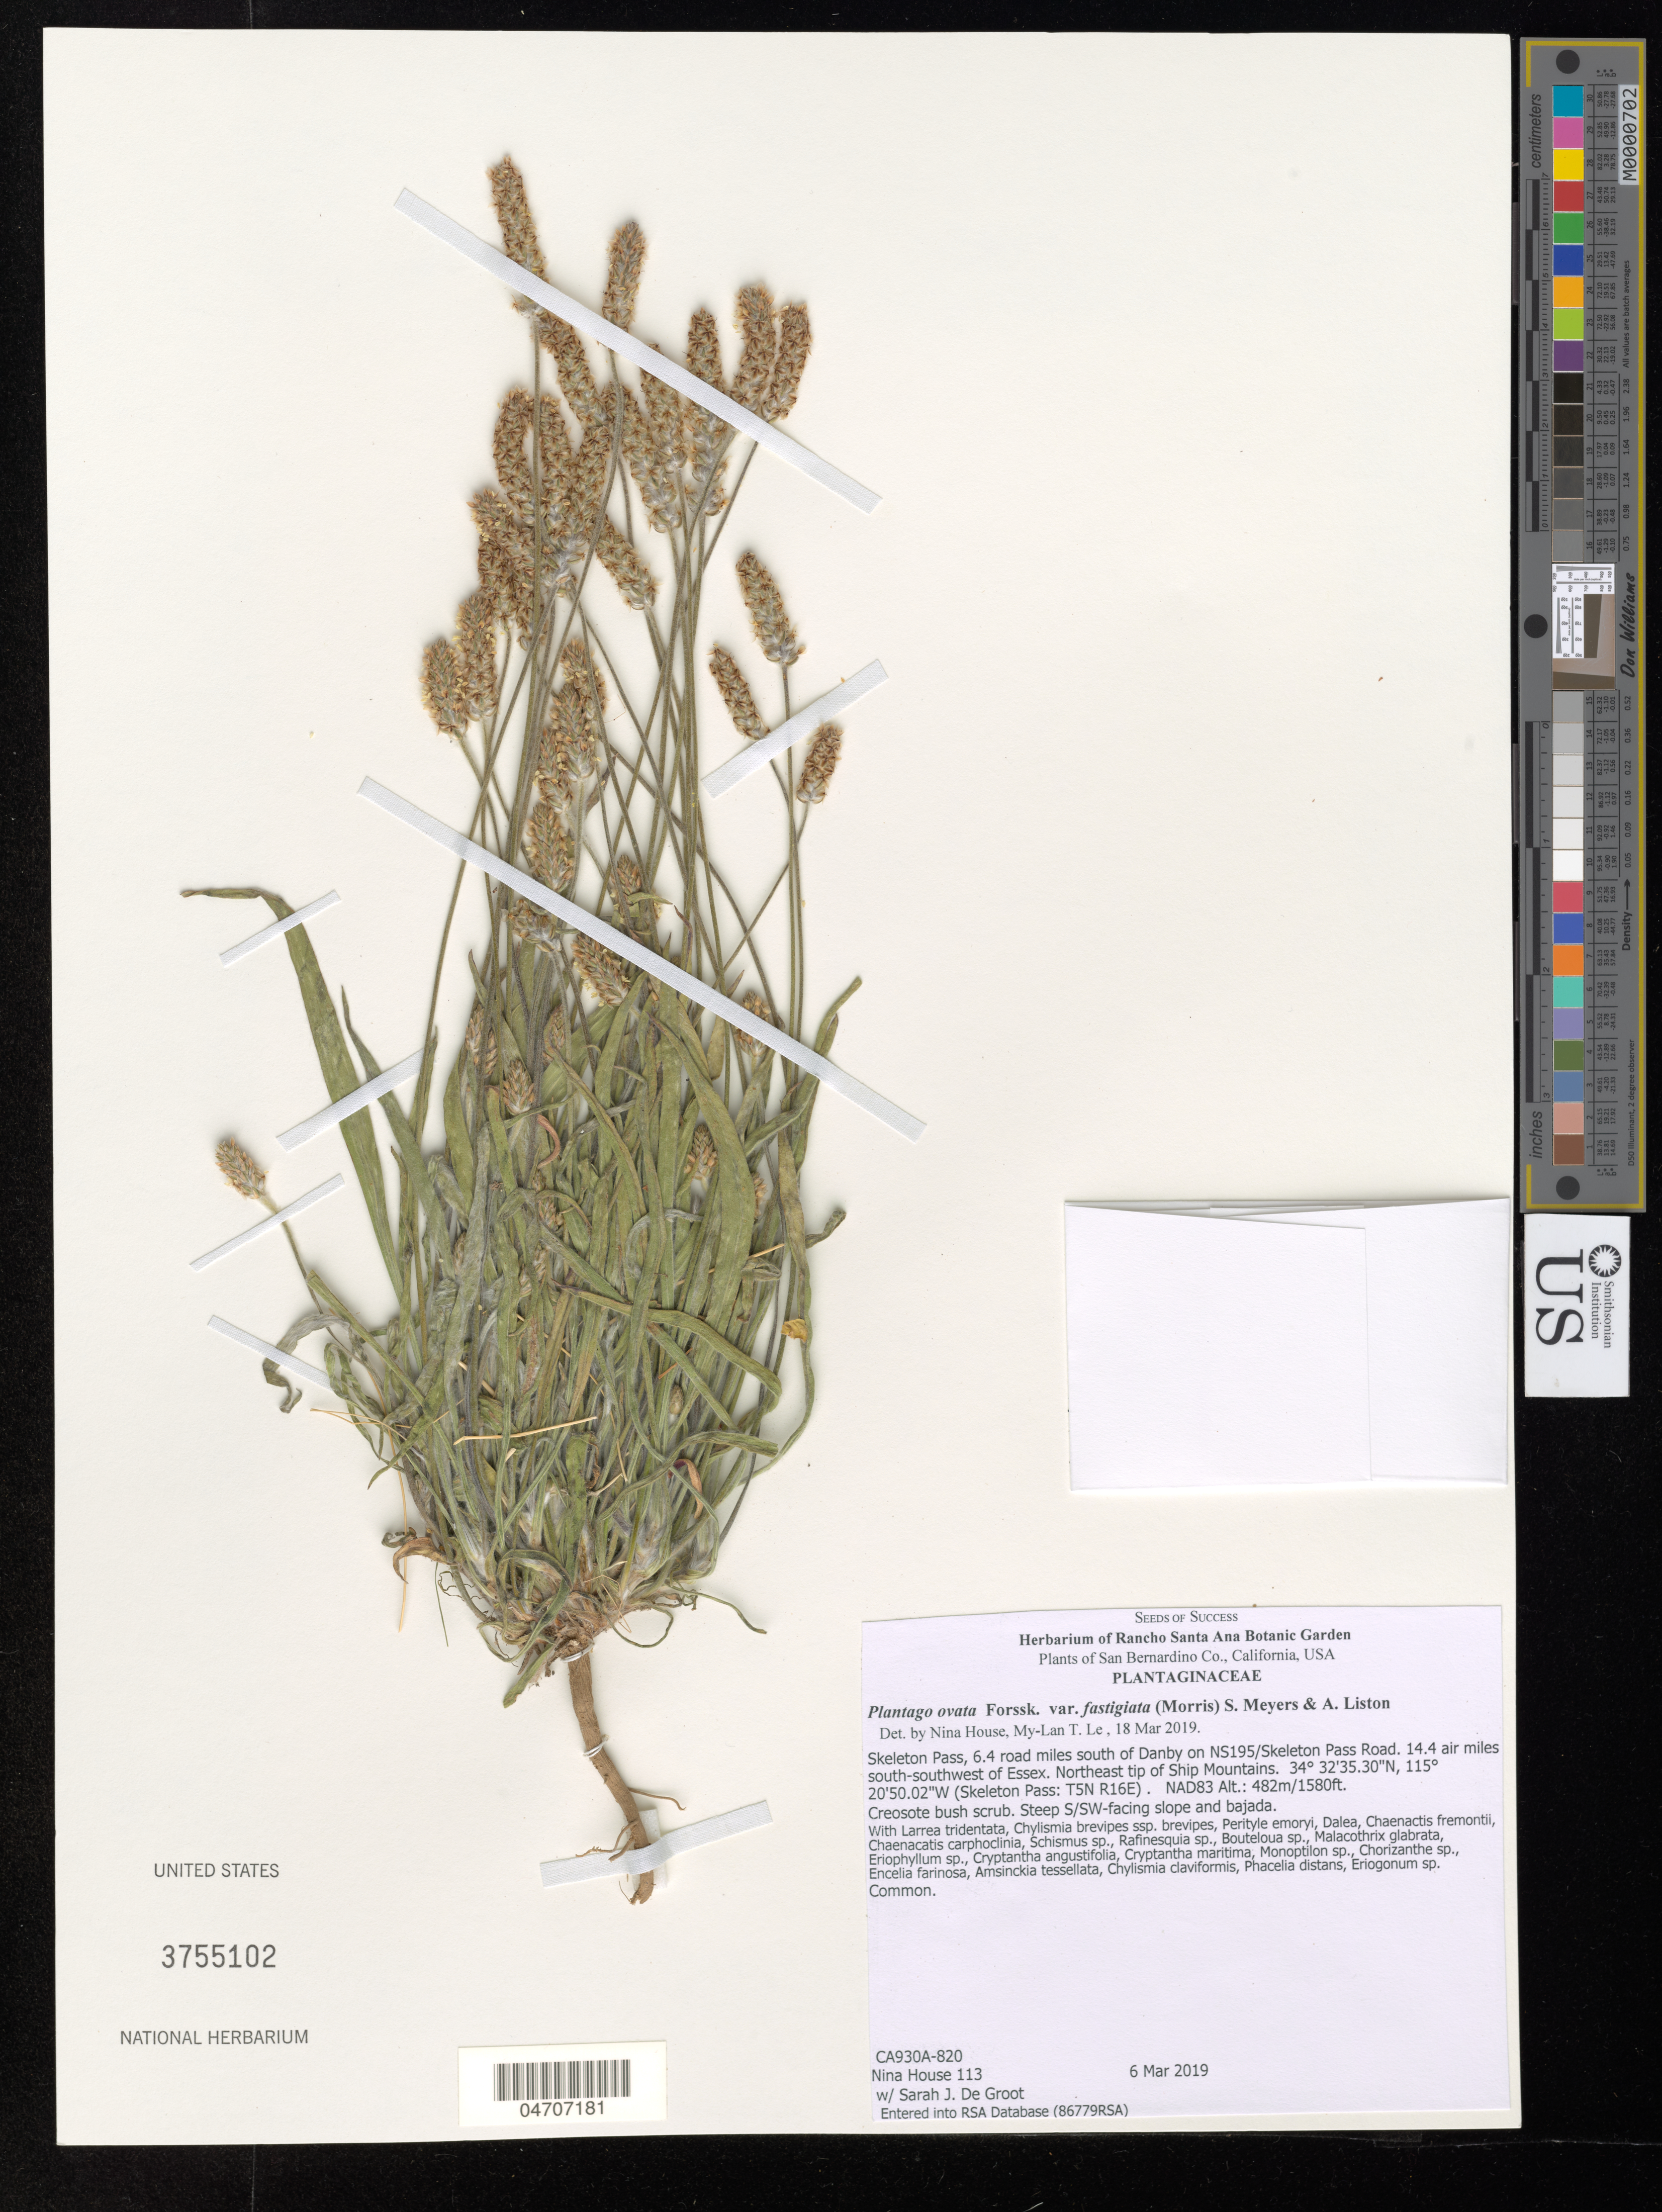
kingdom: Plantae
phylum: Tracheophyta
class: Magnoliopsida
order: Lamiales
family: Plantaginaceae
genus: Plantago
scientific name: Plantago ovata var. fastigiata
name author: (E. Morris) Meyers & Liston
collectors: N. House & S. De Groot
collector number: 113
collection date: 2019-03-06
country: United States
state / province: California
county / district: San Bernardino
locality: San Bernardino Co. Skeleton Pass, 6.4 road miles south of Danby on NS195/Skeleton Pass Road. 14.4 air miles south-southwest of Essex. Northeast tip of Ship Mountains. (Skeleton Pass: T5N R16E). NAD83. Steep S/SW-facing slope and bajada.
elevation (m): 482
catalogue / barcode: US 3755102